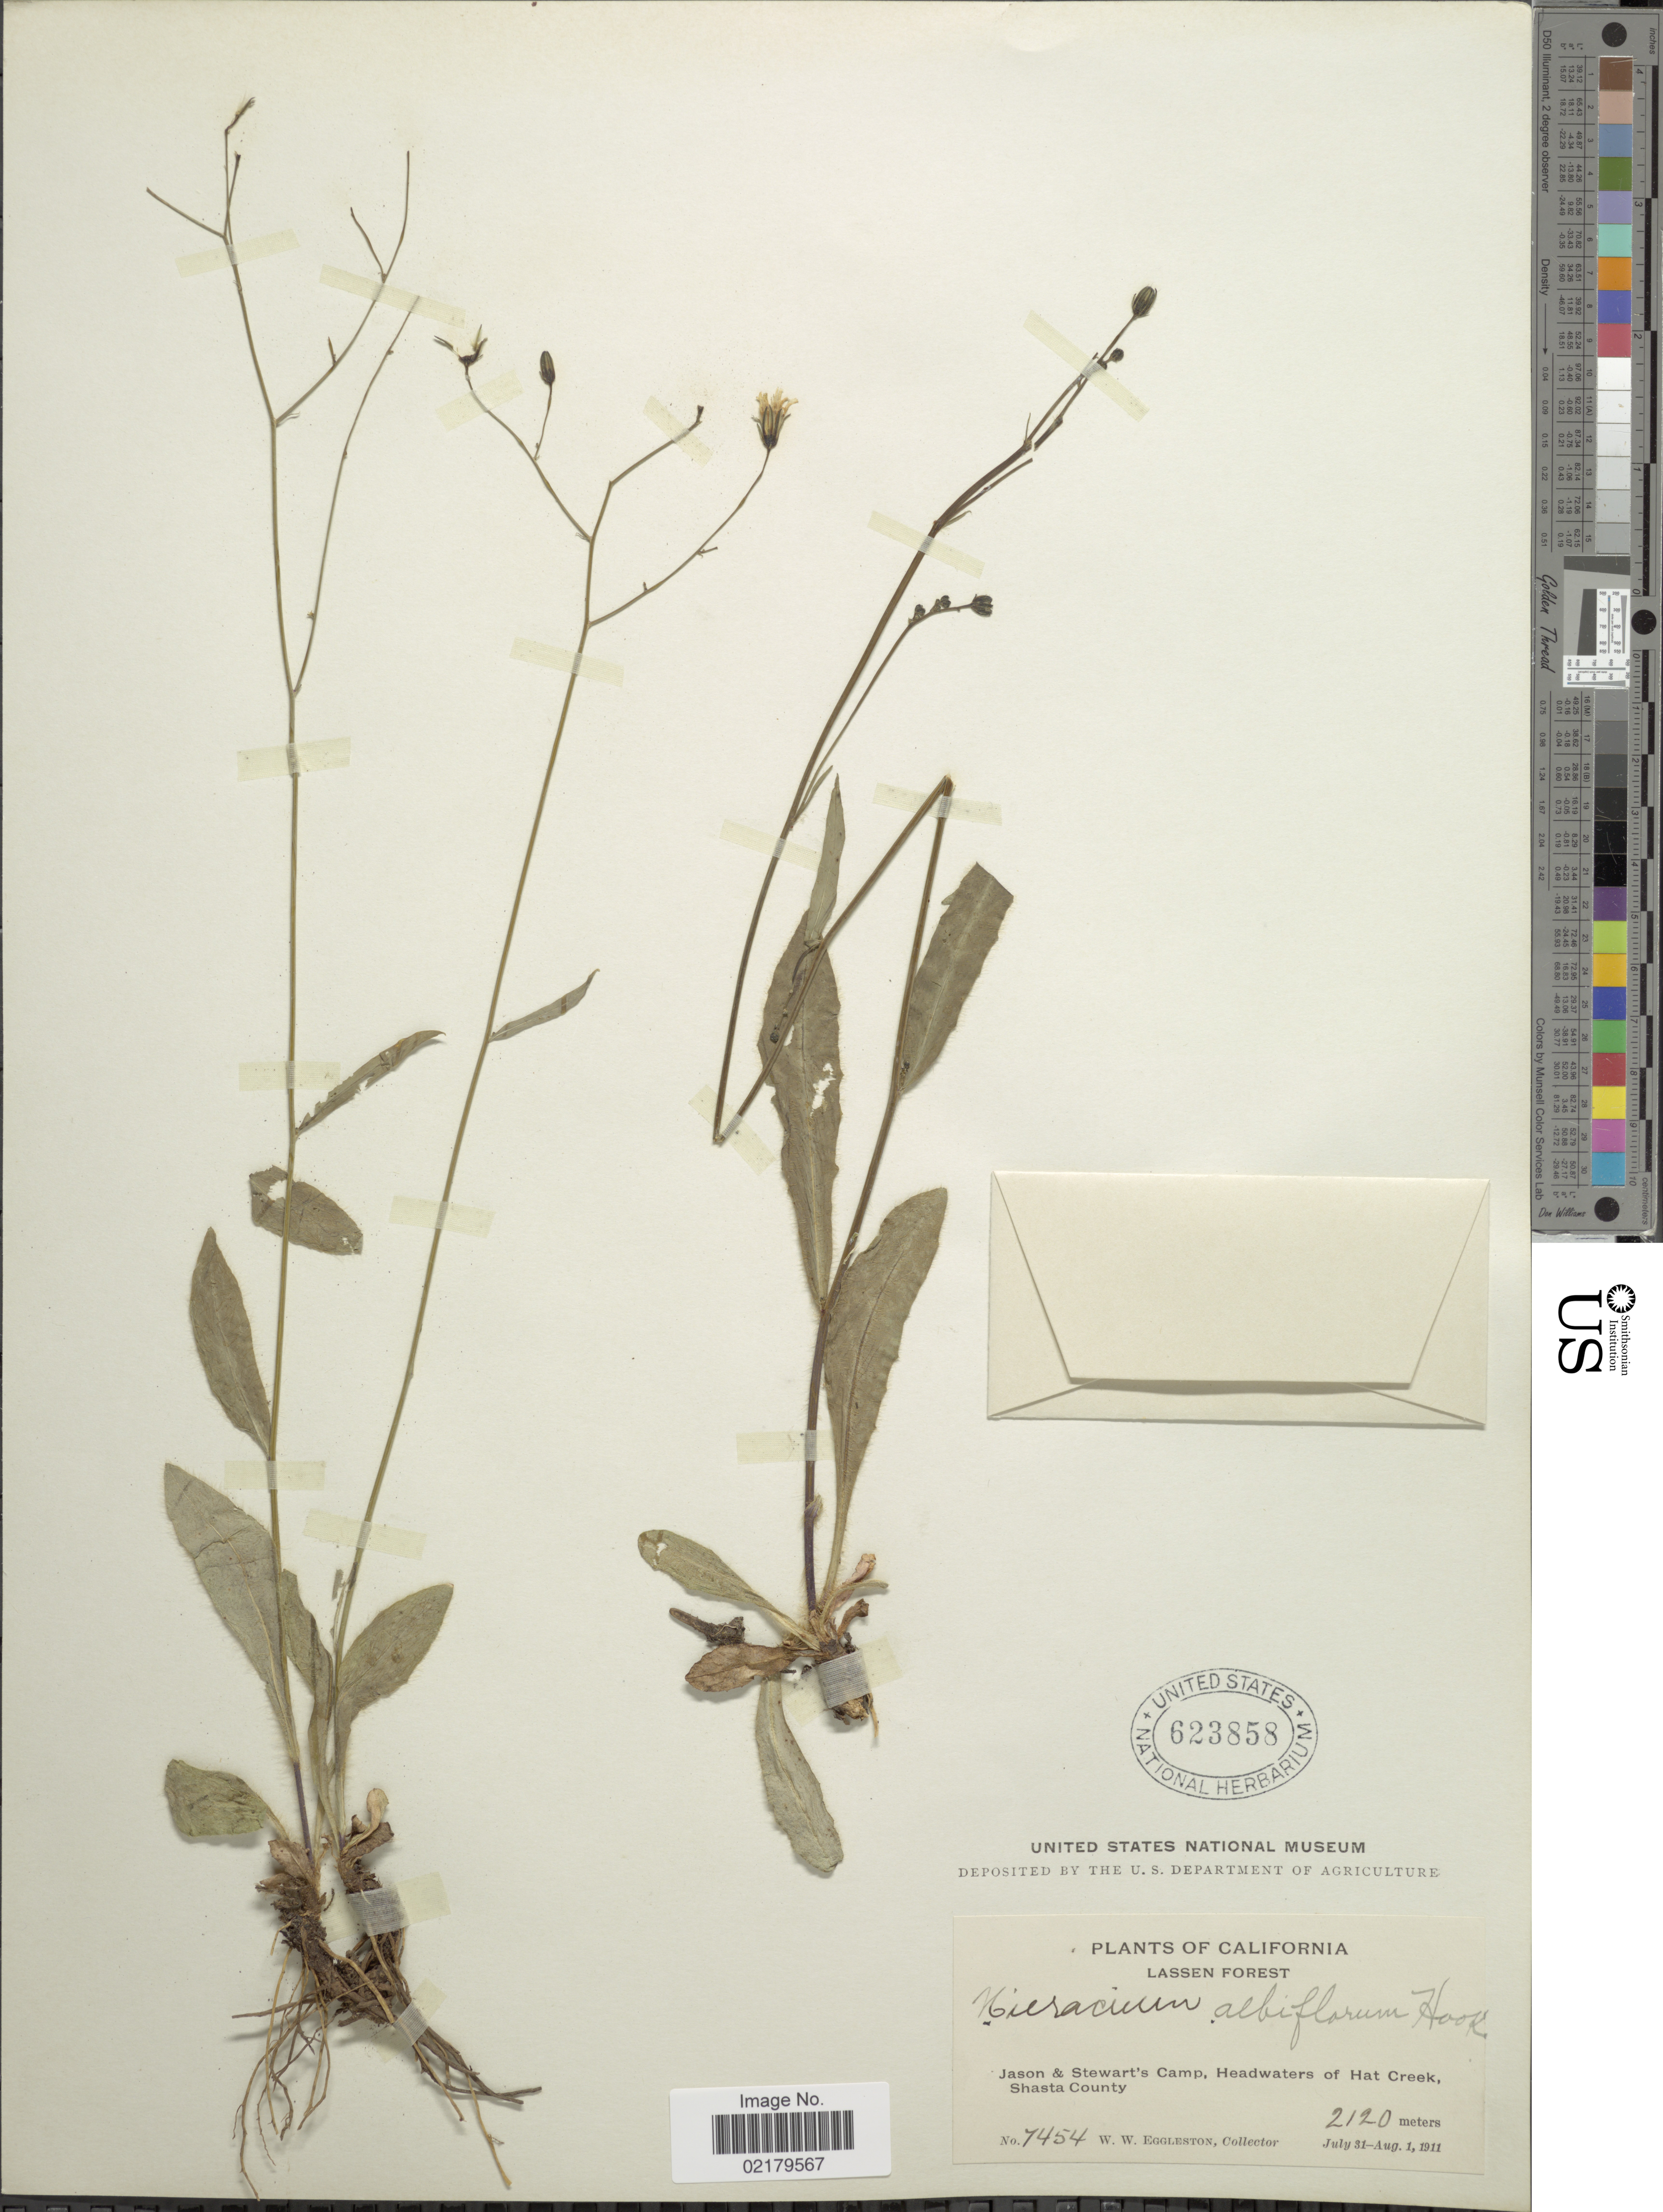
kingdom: Plantae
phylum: Tracheophyta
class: Magnoliopsida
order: Asterales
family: Asteraceae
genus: Hieracium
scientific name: Hieracium albiflorum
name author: Hook.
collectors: W. W. Eggleston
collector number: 7454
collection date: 1911-07-31/1911-08-01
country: United States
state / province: California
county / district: Shasta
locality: Lassen Forest, Jason & Stewart's Camp, Headwaters of Hat Creek, Shasta County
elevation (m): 2120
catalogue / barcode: US 623858